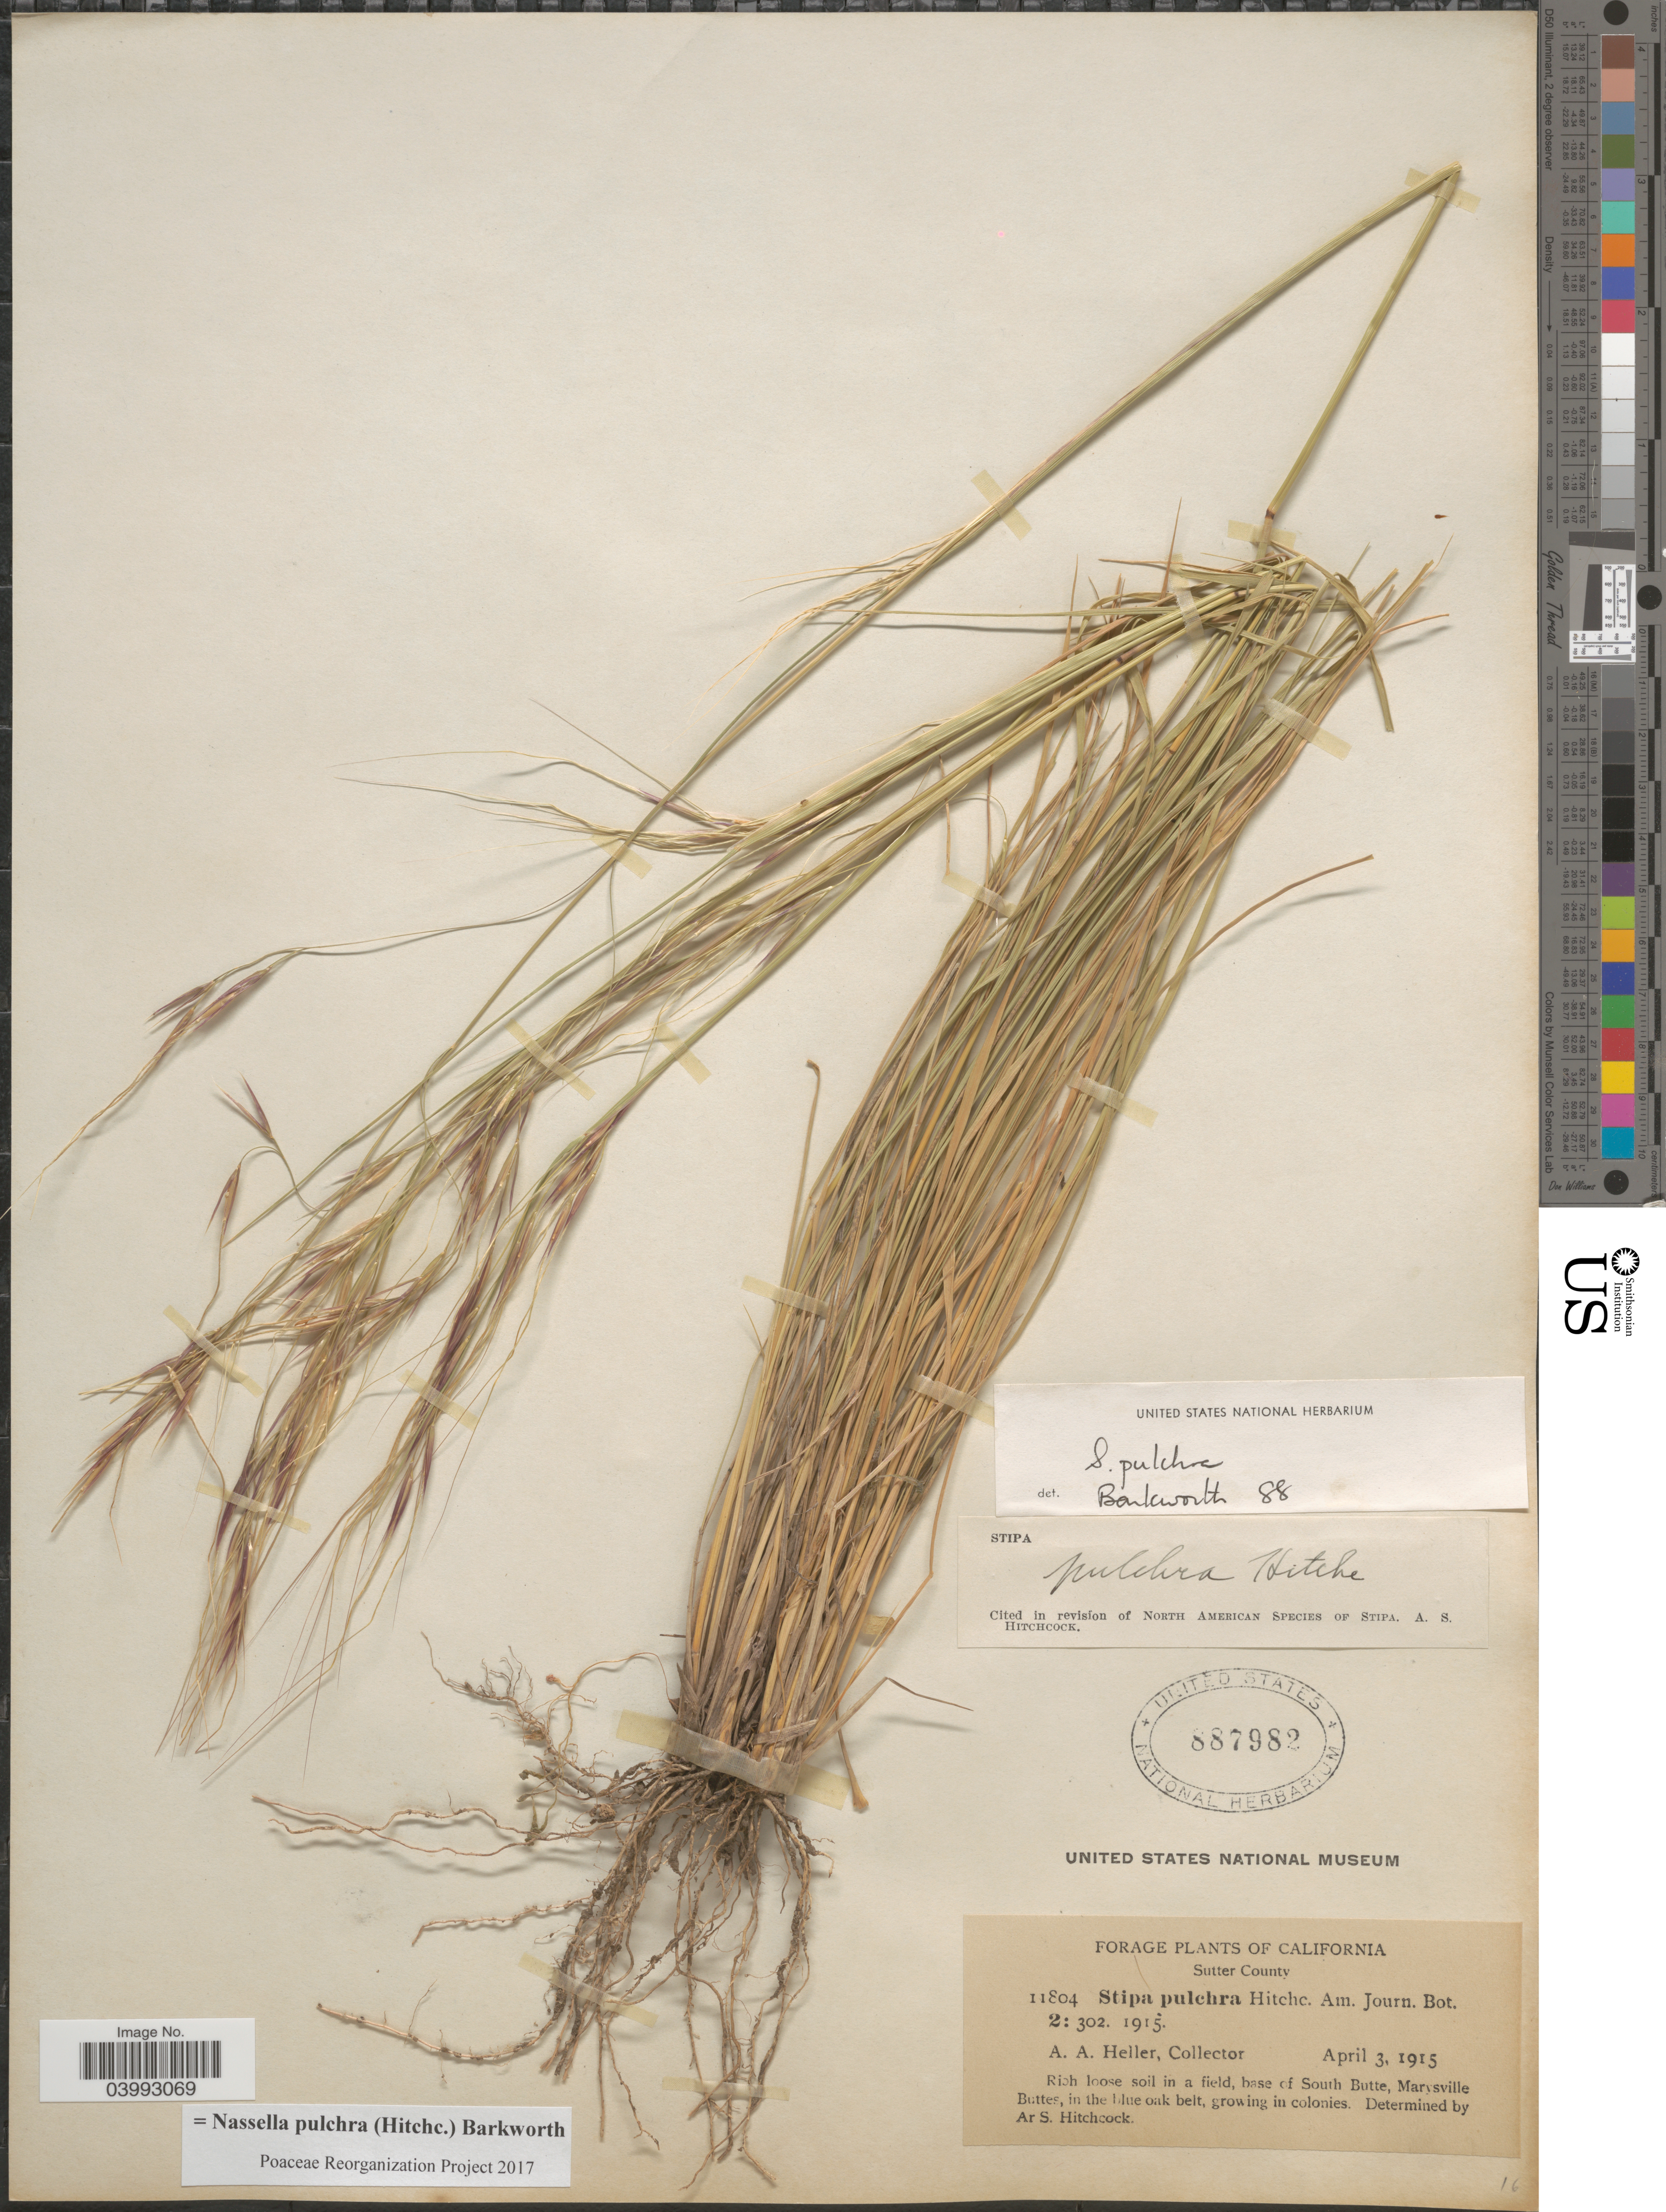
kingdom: Plantae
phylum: Tracheophyta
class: Liliopsida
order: Poales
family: Poaceae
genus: Nassella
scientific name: Nassella pulchra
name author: (Hitchc.) Barkworth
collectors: A. A. Heller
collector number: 11804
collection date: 1915-04-03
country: United States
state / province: California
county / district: Sutter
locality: Sutter County. Base of South Butte, Marysville Butte, in the blue oak belt.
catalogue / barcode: US 887982